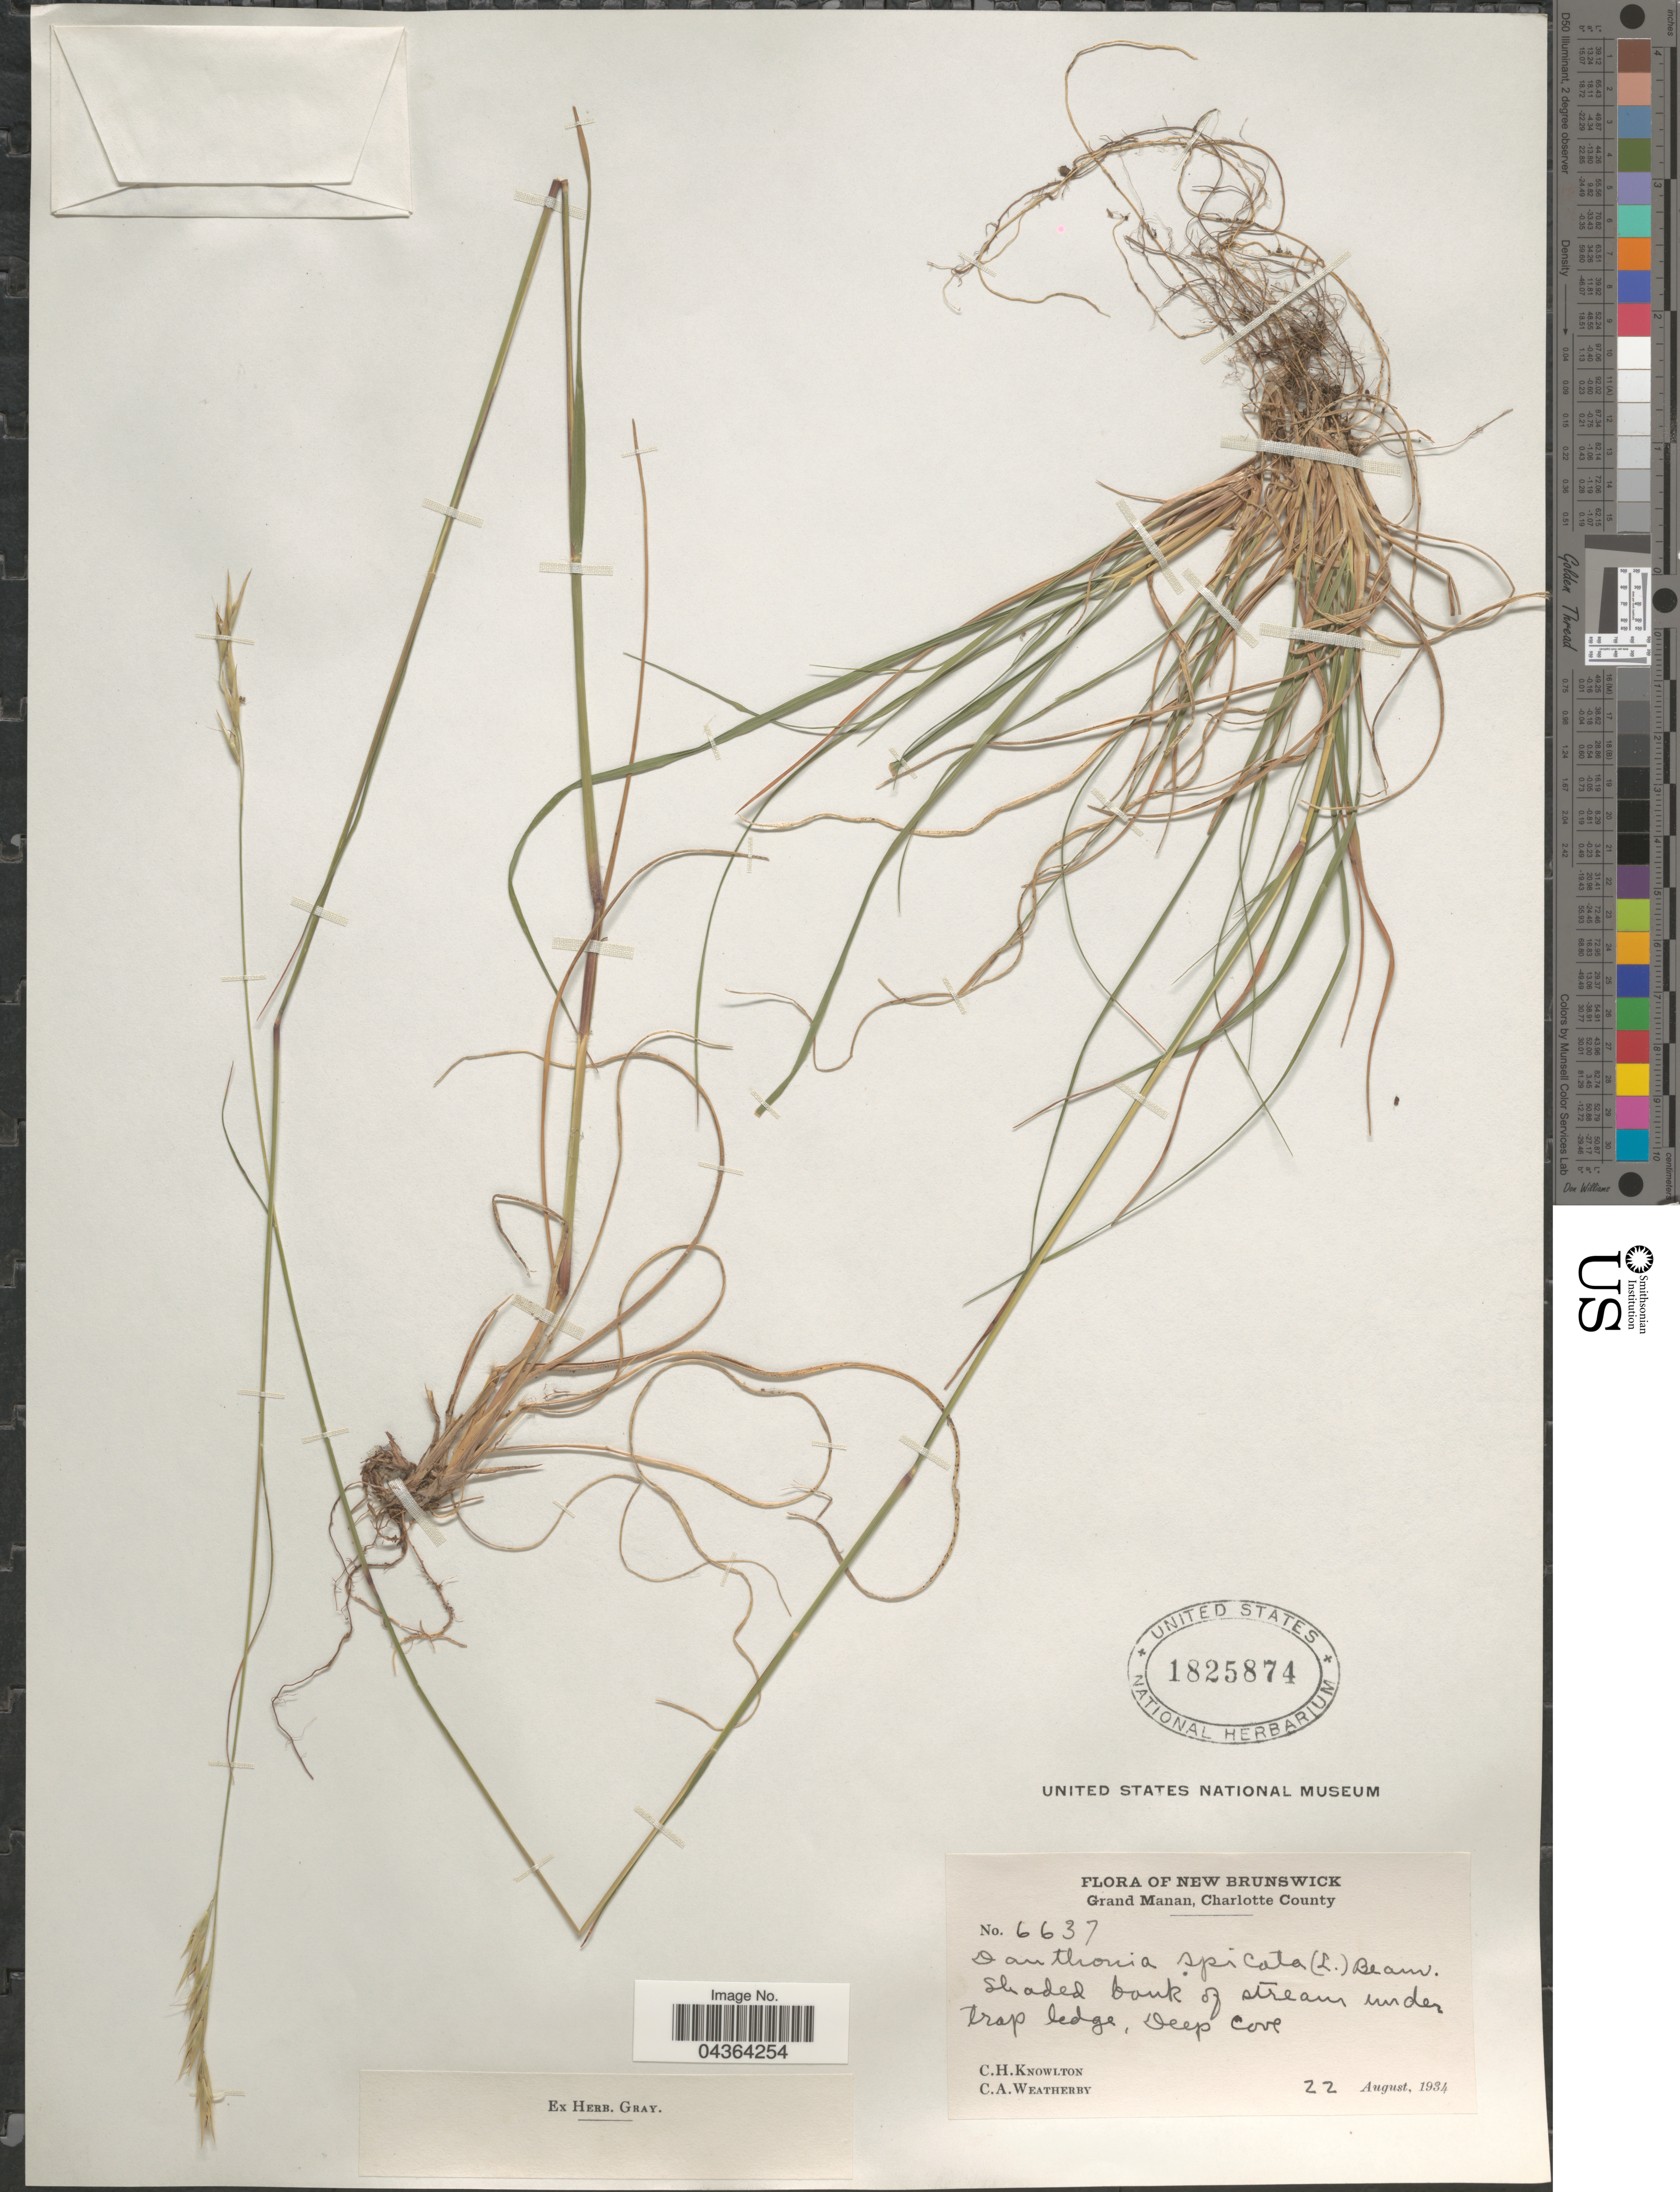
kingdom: Plantae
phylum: Tracheophyta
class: Liliopsida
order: Poales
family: Poaceae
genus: Danthonia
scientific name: Danthonia spicata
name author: (L.) P. Beauv. ex Roem. & Schult.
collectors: C. H. Knowlton & C. A. Weatherby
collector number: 6637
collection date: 1934-08-22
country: Canada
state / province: New Brunswick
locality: Grand Manan, Charlotte County. Deep Cove.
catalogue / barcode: US 1825874